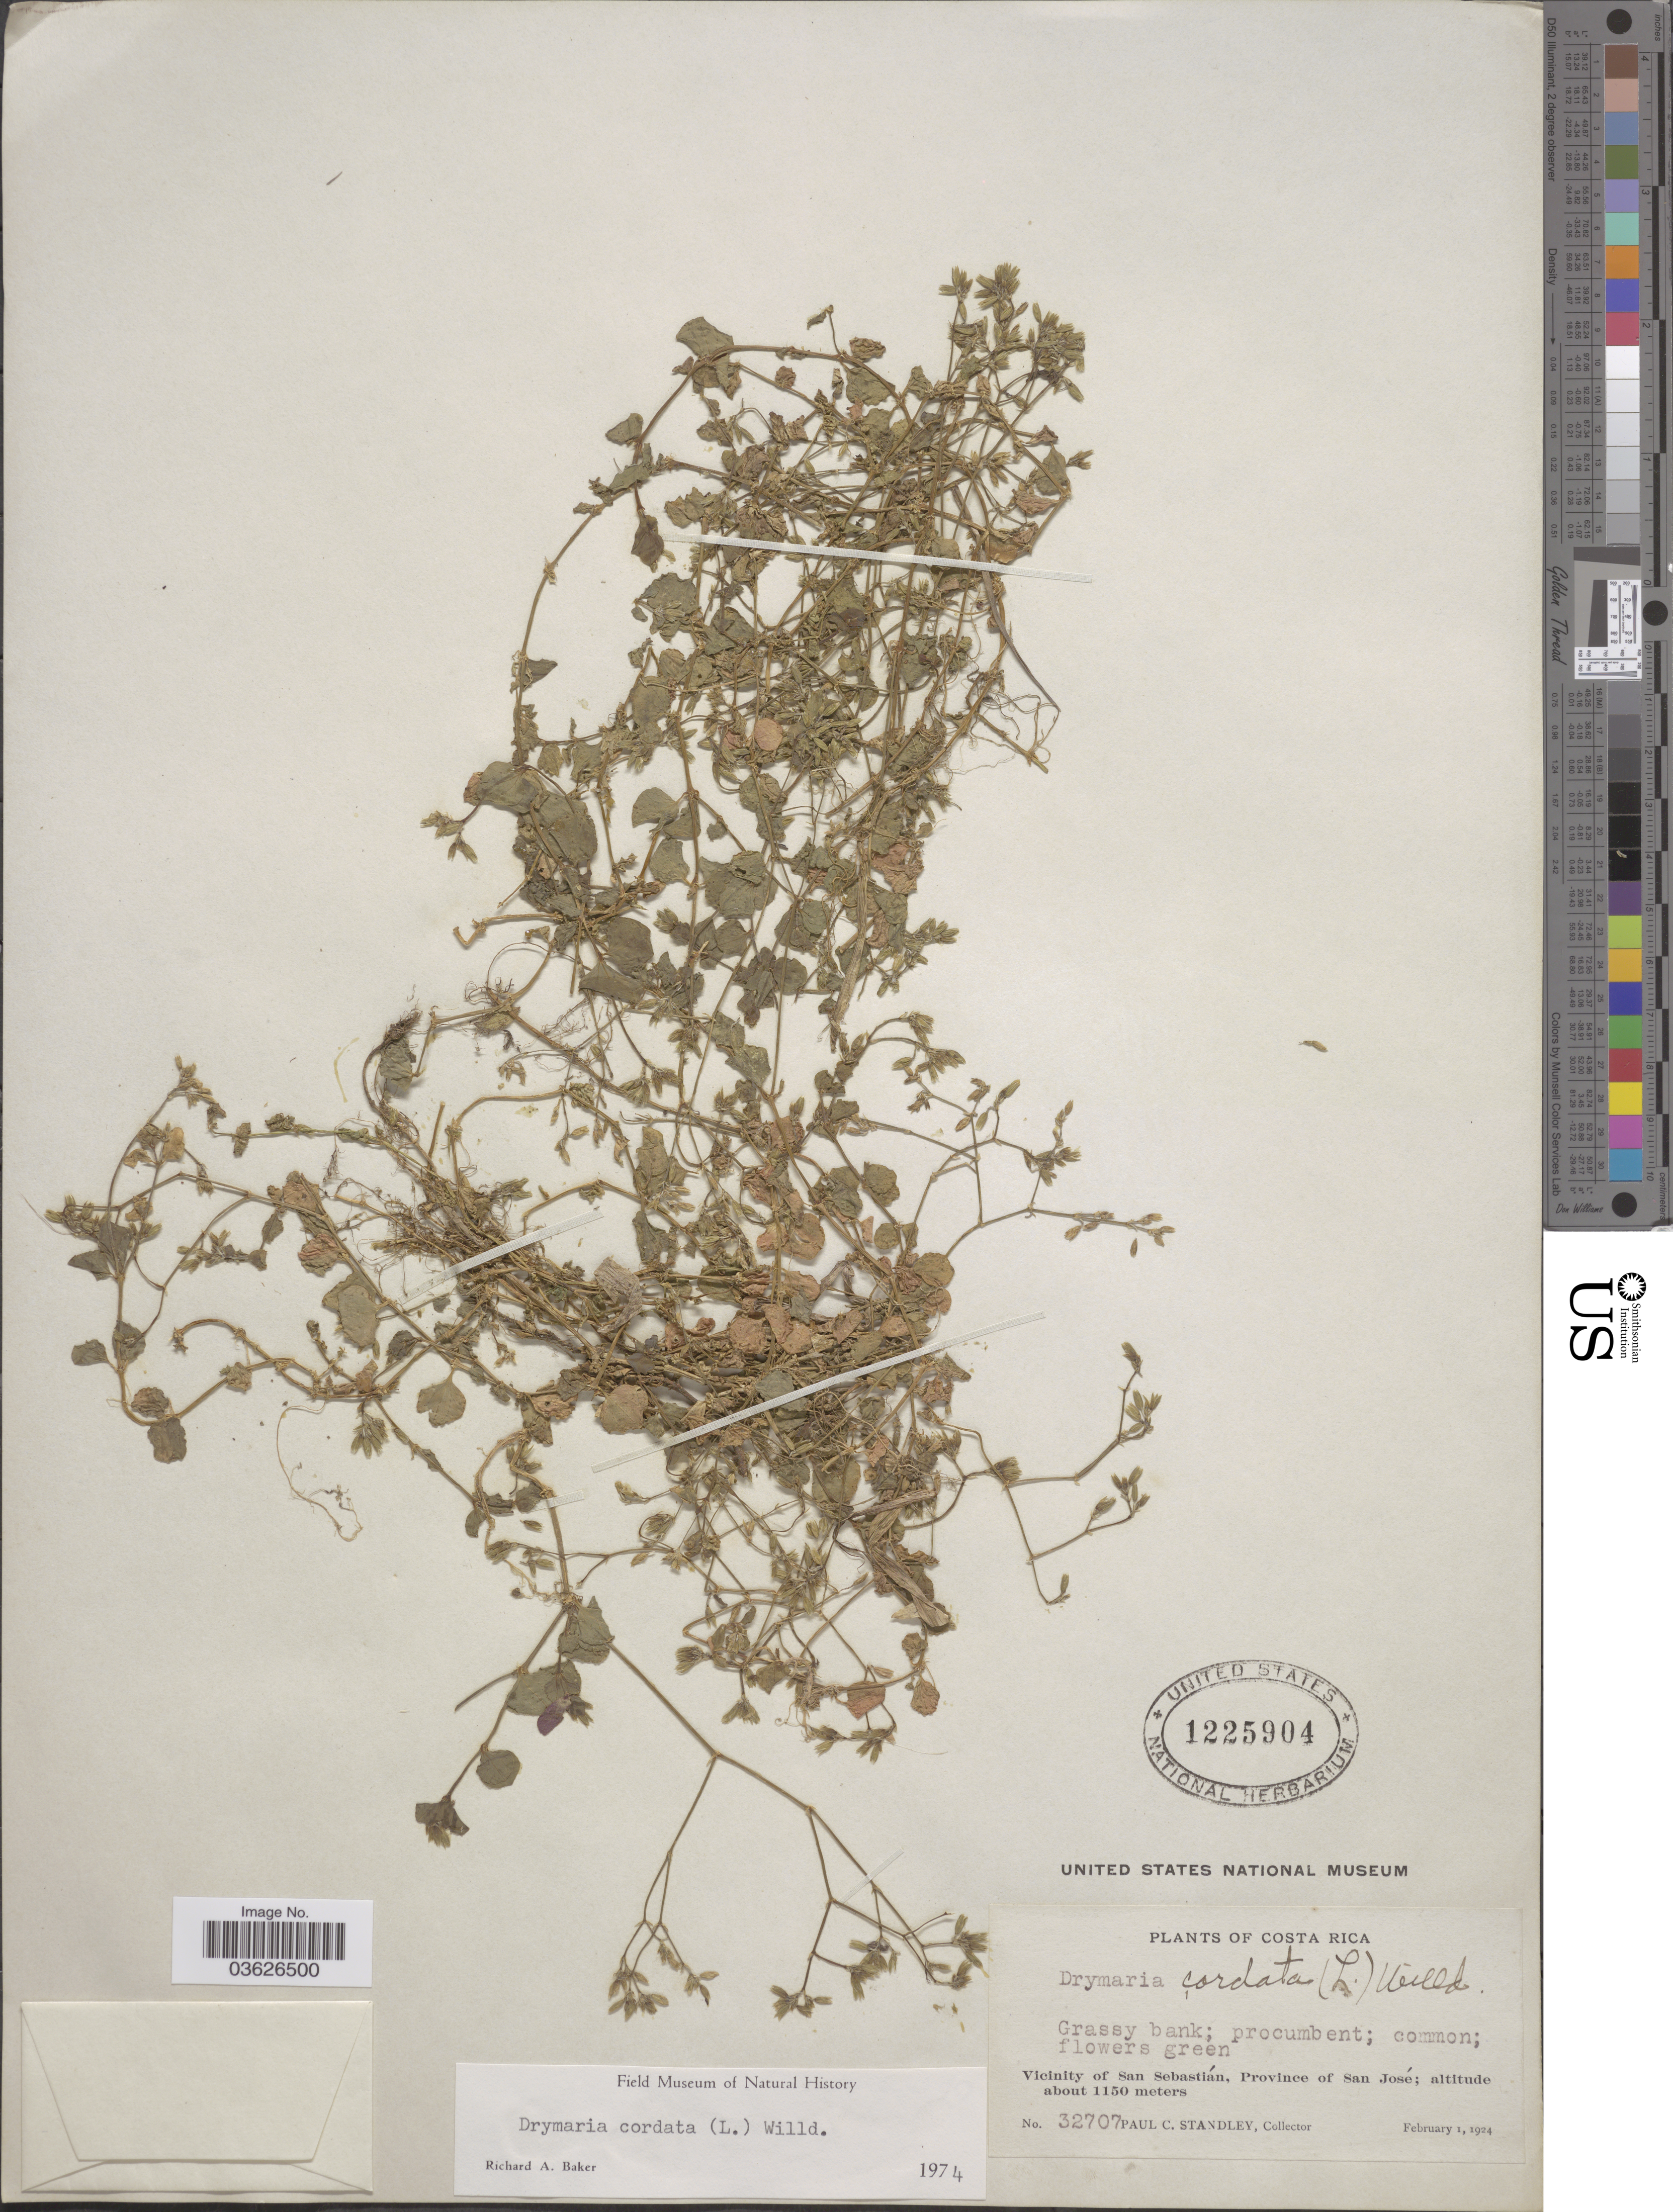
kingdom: Plantae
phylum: Tracheophyta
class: Magnoliopsida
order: Caryophyllales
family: Caryophyllaceae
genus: Drymaria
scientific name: Drymaria cordata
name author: (L.) Willd. ex Schult.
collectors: P. C. Standley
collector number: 32707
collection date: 1924-02-01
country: Costa Rica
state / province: San José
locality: Vicinity of San Sebastián.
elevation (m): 1150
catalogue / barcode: US 1225904